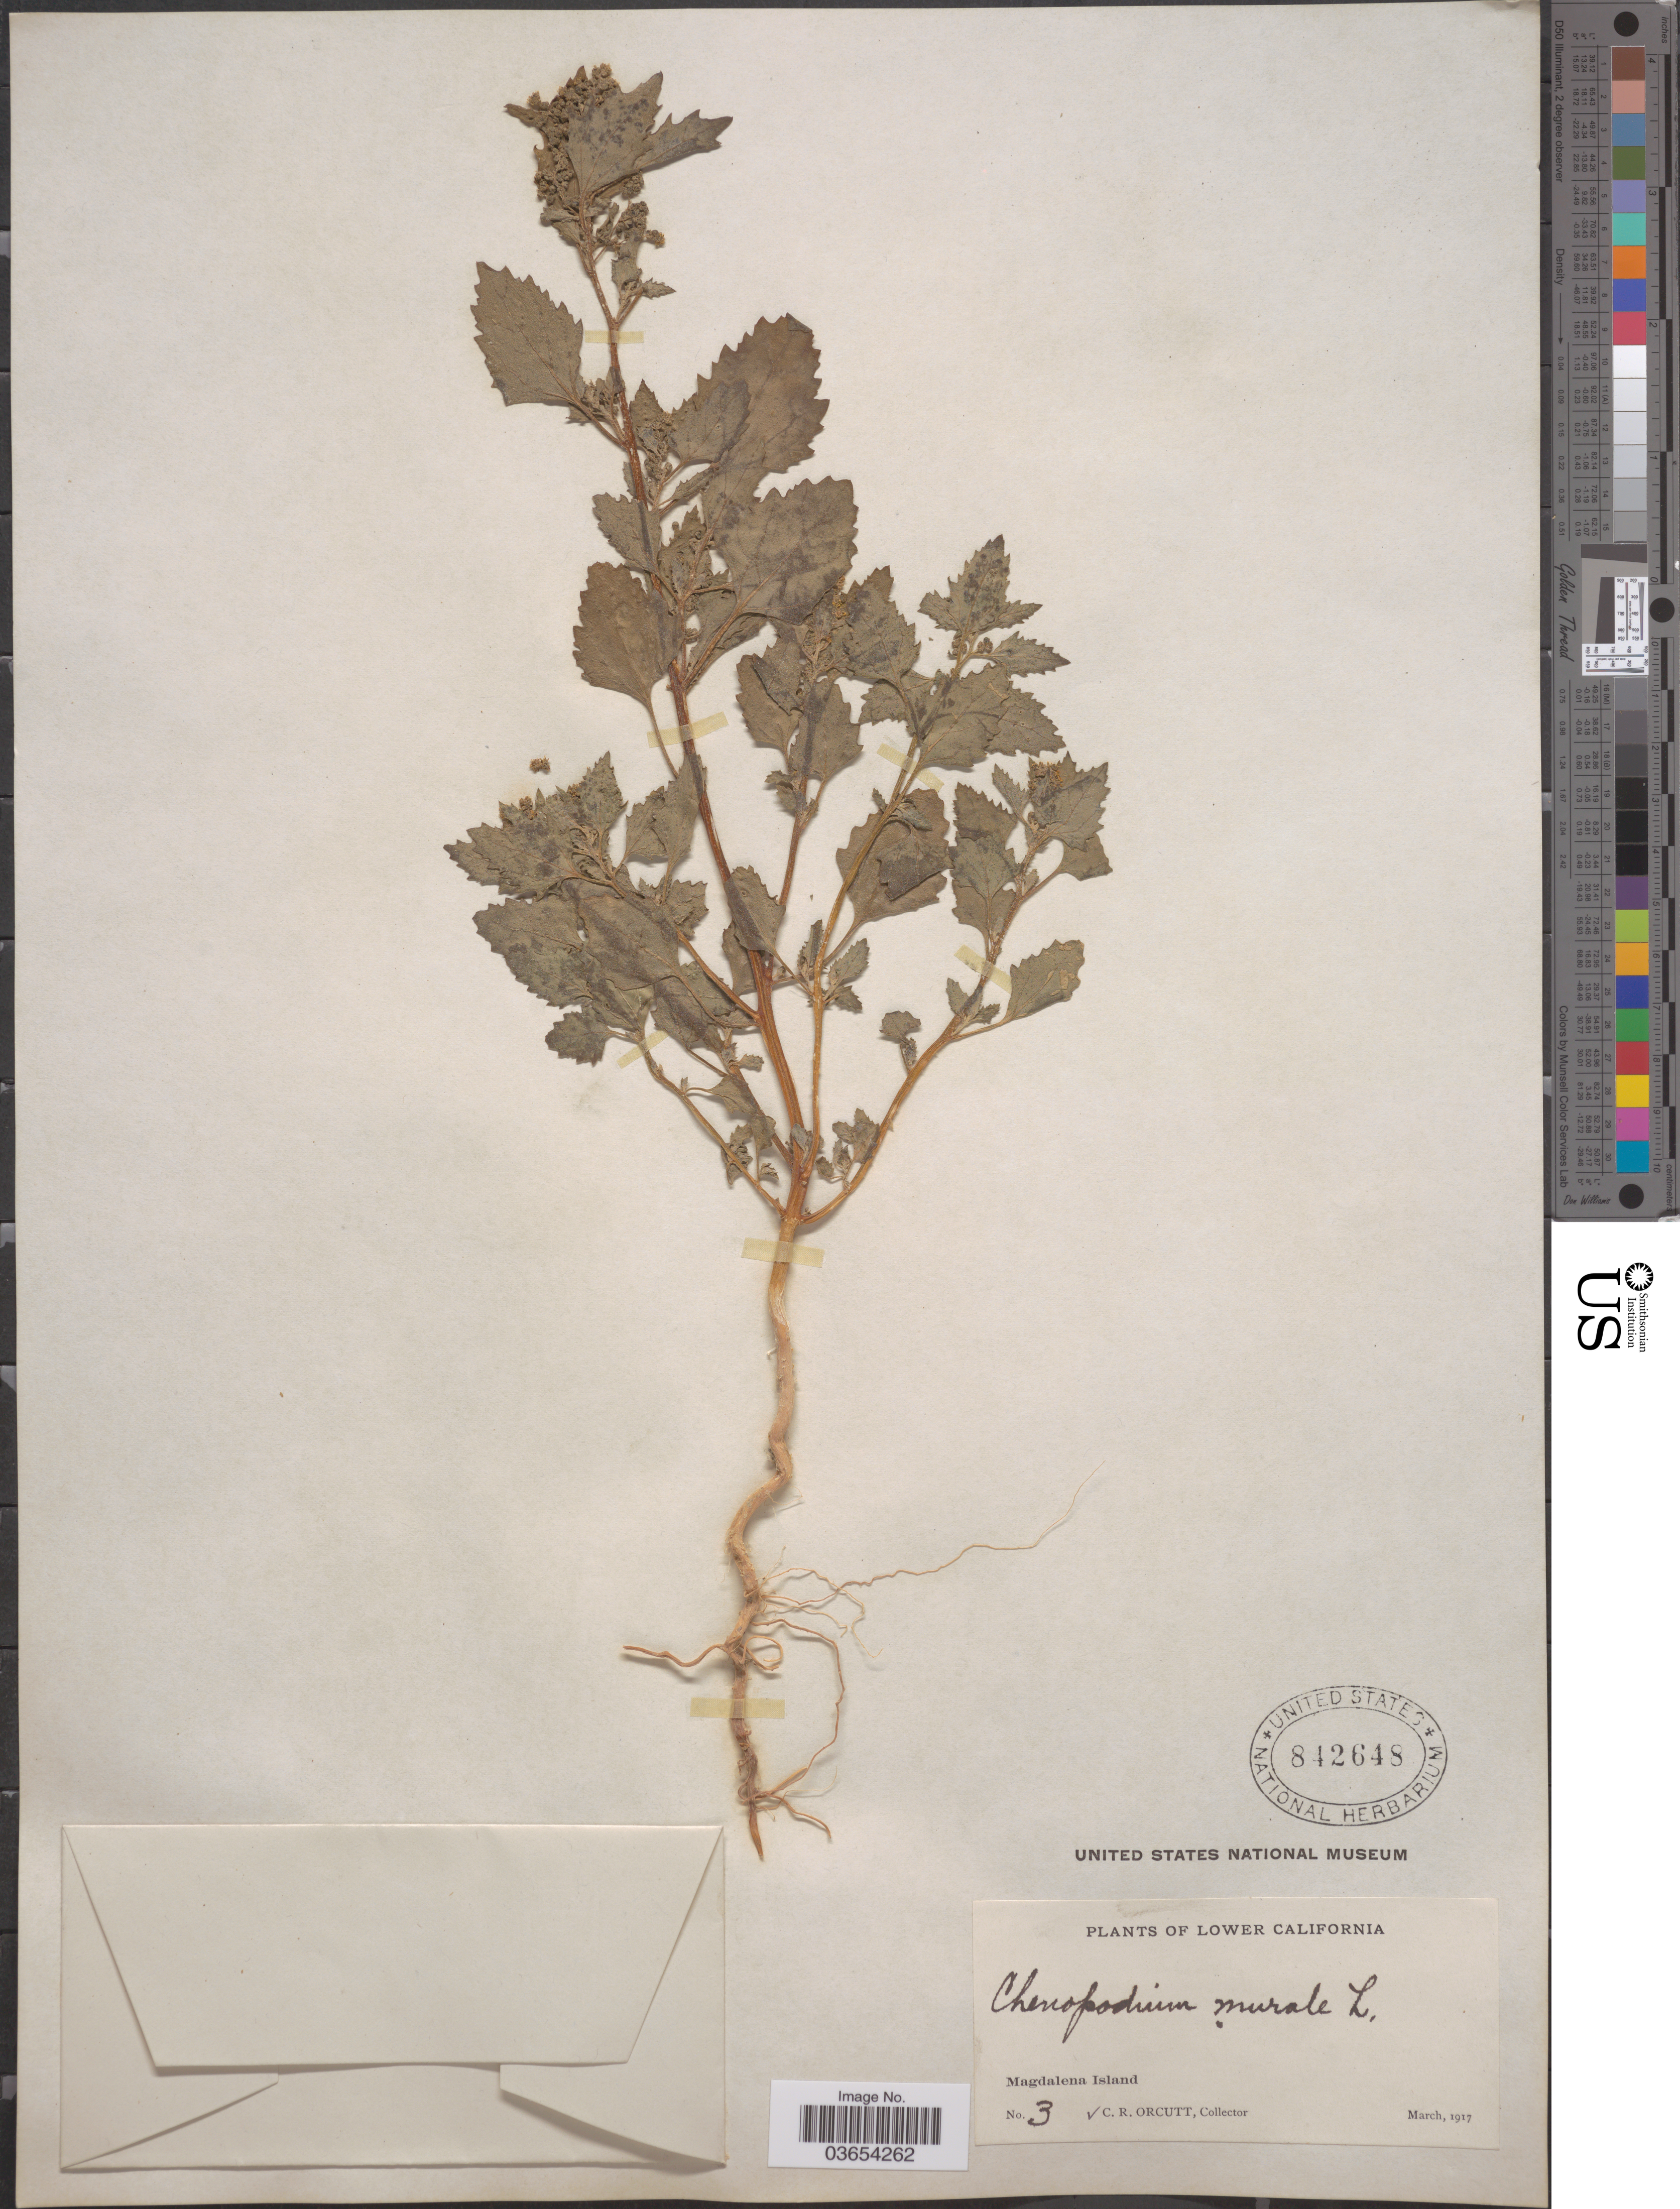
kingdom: Plantae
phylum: Tracheophyta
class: Magnoliopsida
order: Caryophyllales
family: Amaranthaceae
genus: Chenopodium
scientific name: Chenopodium murale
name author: L.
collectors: C. R. Orcutt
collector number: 3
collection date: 1917-03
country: Mexico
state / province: Baja California Sur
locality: Lower California. Magdalena Island.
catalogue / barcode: US 8842648